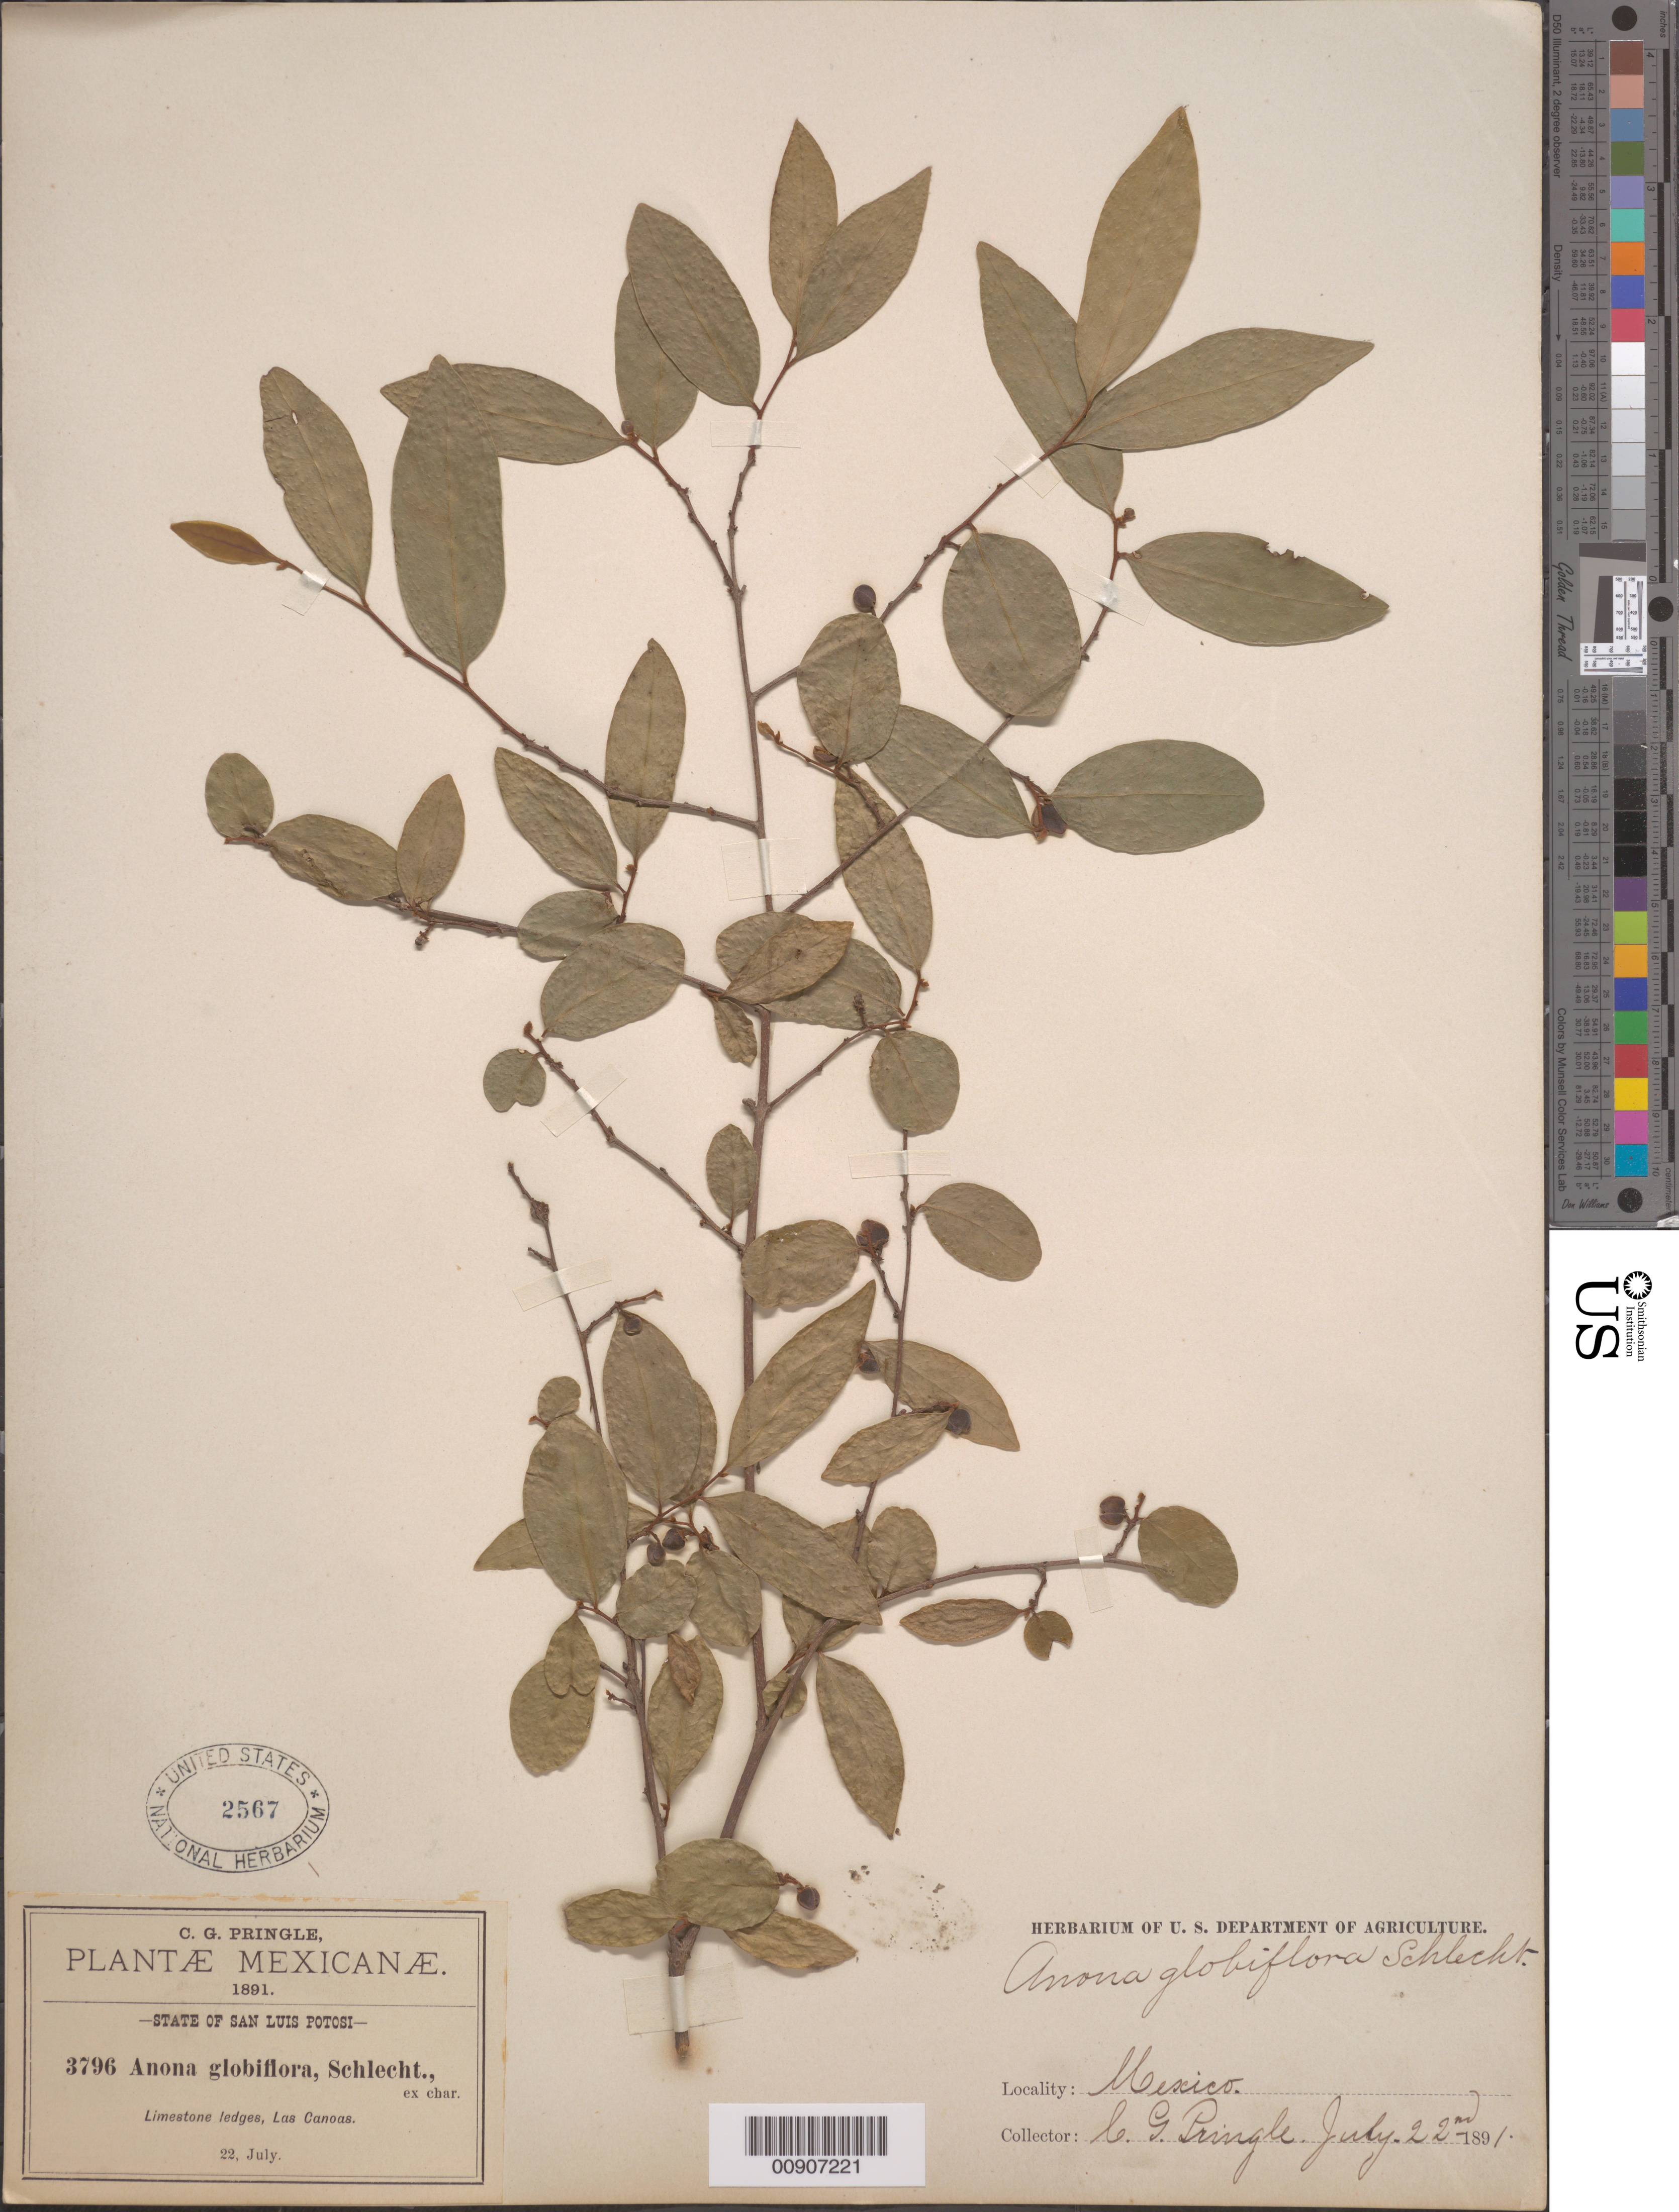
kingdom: Plantae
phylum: Tracheophyta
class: Magnoliopsida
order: Magnoliales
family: Annonaceae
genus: Annona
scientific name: Annona globiflora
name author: Schltdl.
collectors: C. G. Pringle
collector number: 3796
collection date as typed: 22 Jul 1891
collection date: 1891-07-22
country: Mexico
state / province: San Luis Potosí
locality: Las Canoas, San Luis Potosí.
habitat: Limestone ledges.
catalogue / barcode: US 2567